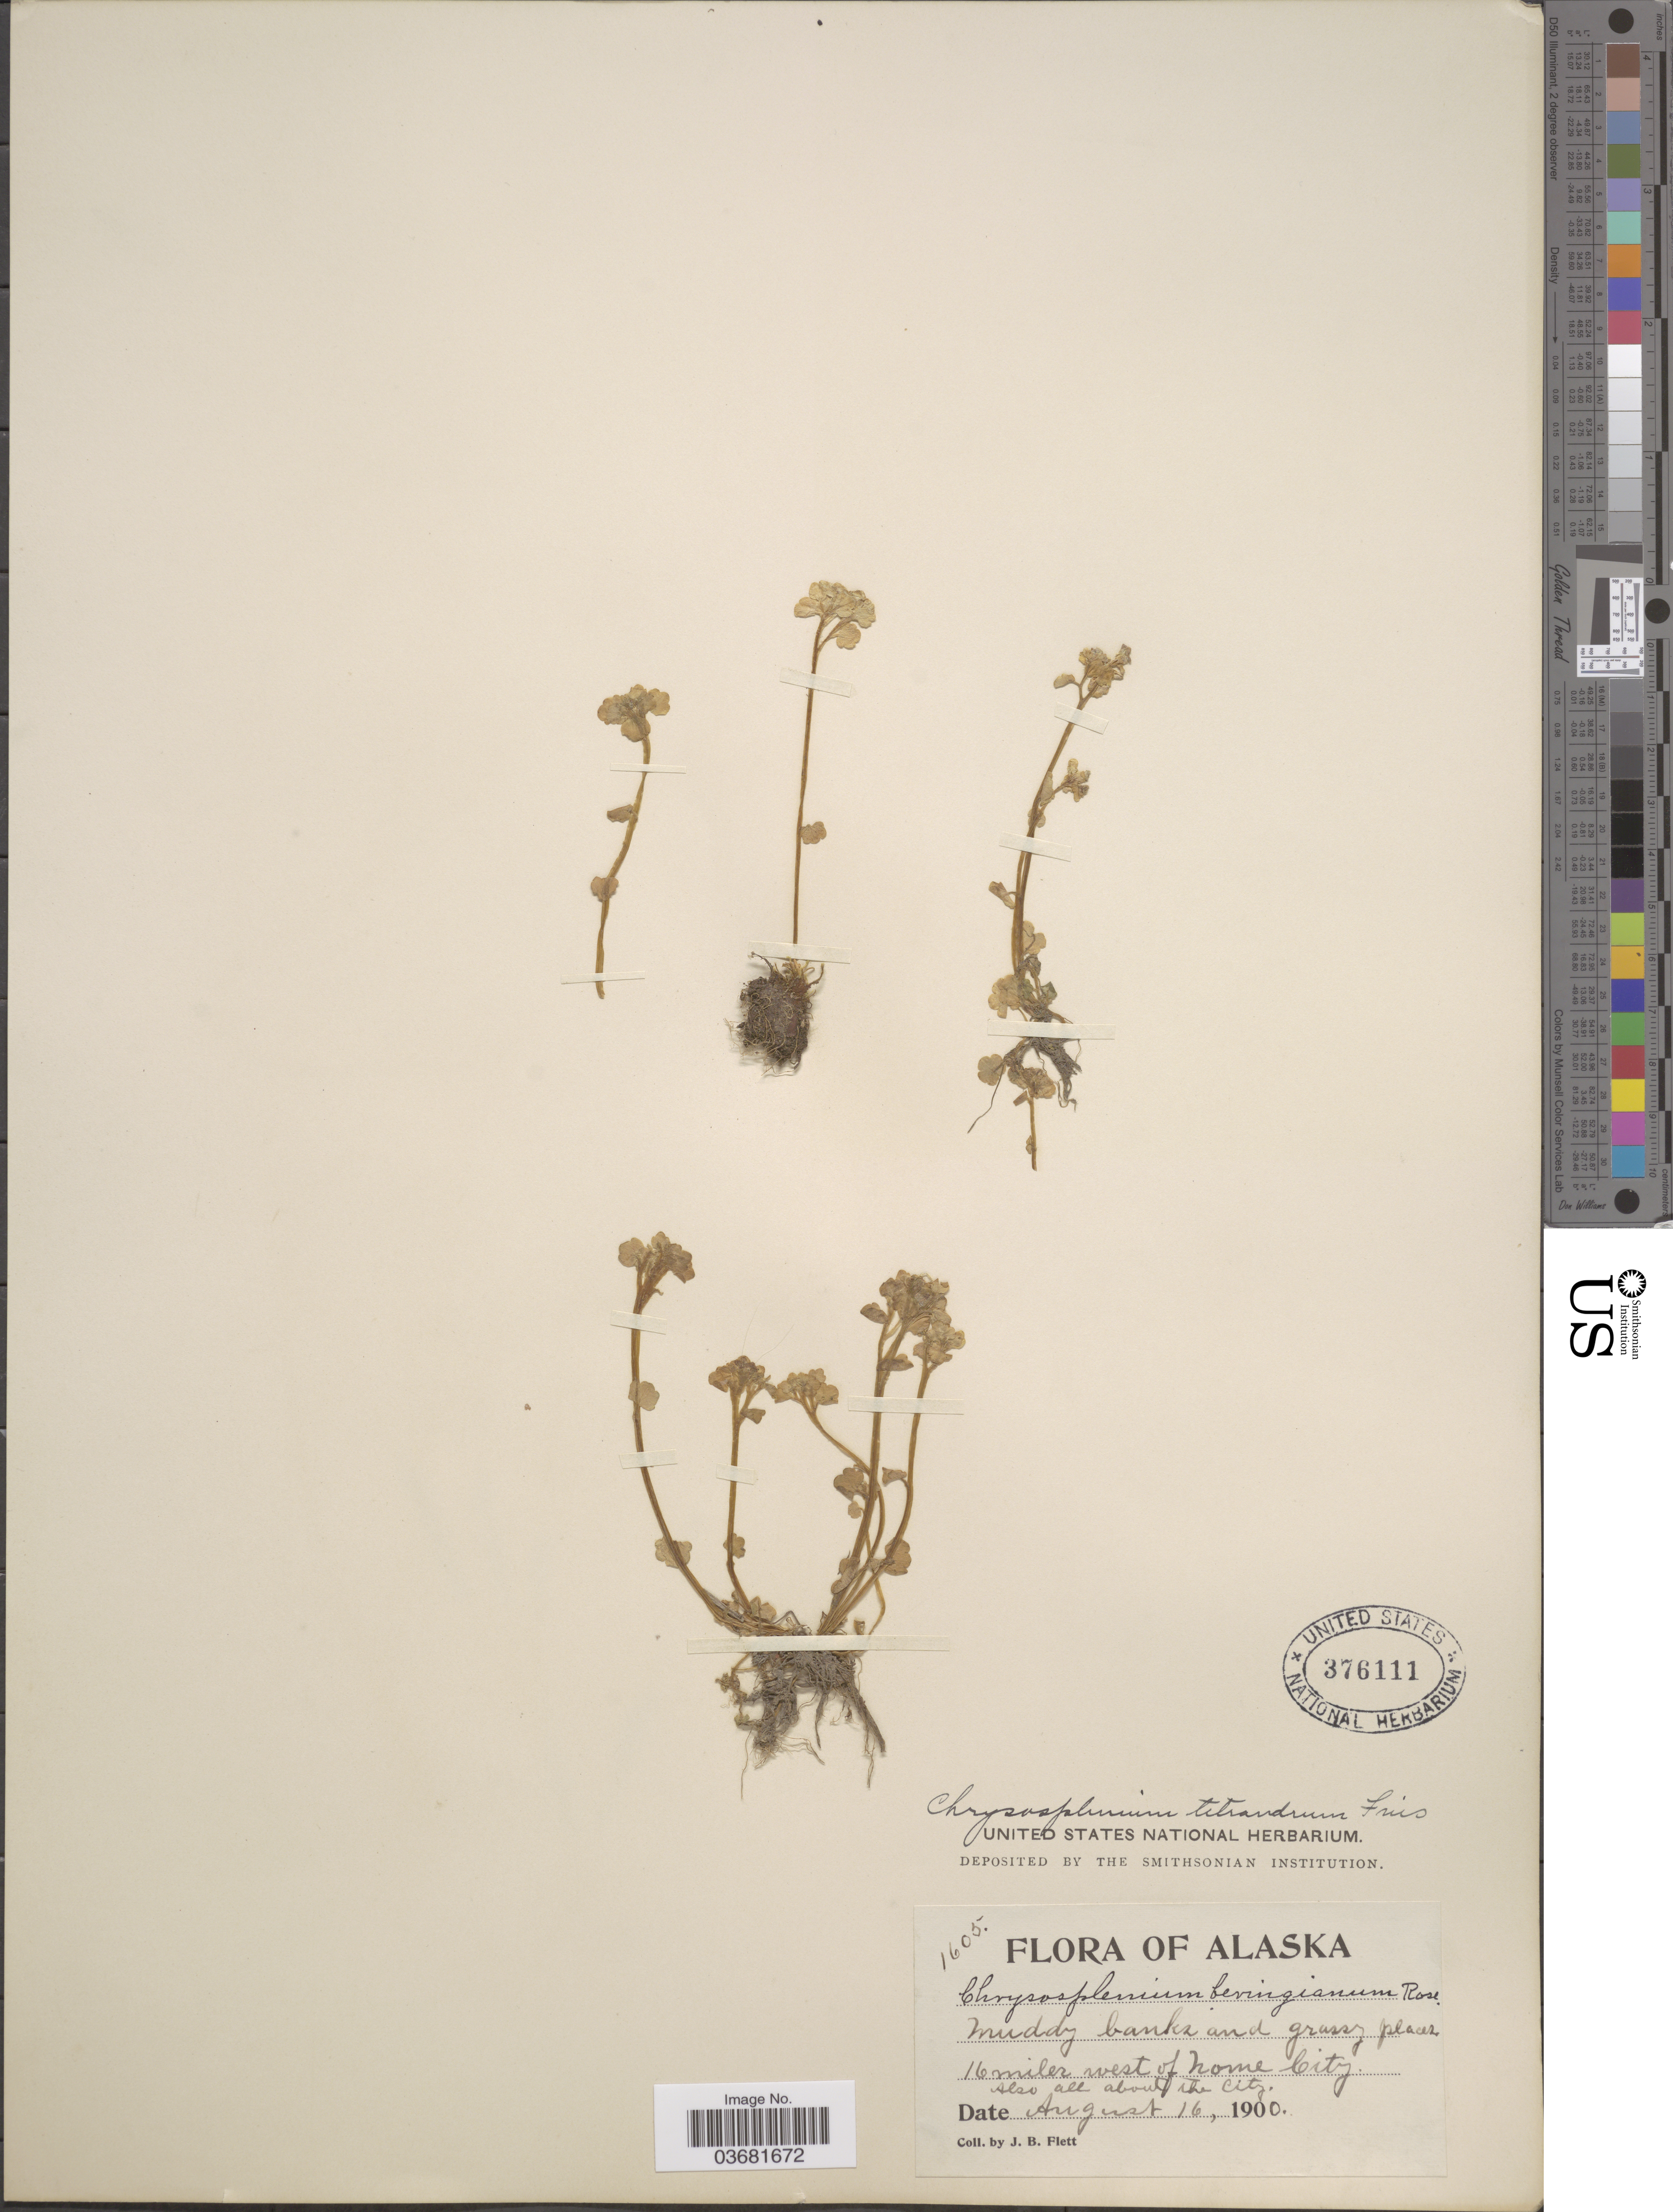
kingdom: Plantae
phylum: Tracheophyta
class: Magnoliopsida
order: Saxifragales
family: Saxifragaceae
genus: Chrysosplenium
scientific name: Chrysosplenium tetrandrum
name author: (N. Lund) Th. Fr.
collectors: J. Flett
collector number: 1605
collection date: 1900-08-16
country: United States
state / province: Alaska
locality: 16 miles west of Nome City. Also all about the city.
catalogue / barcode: US 376111